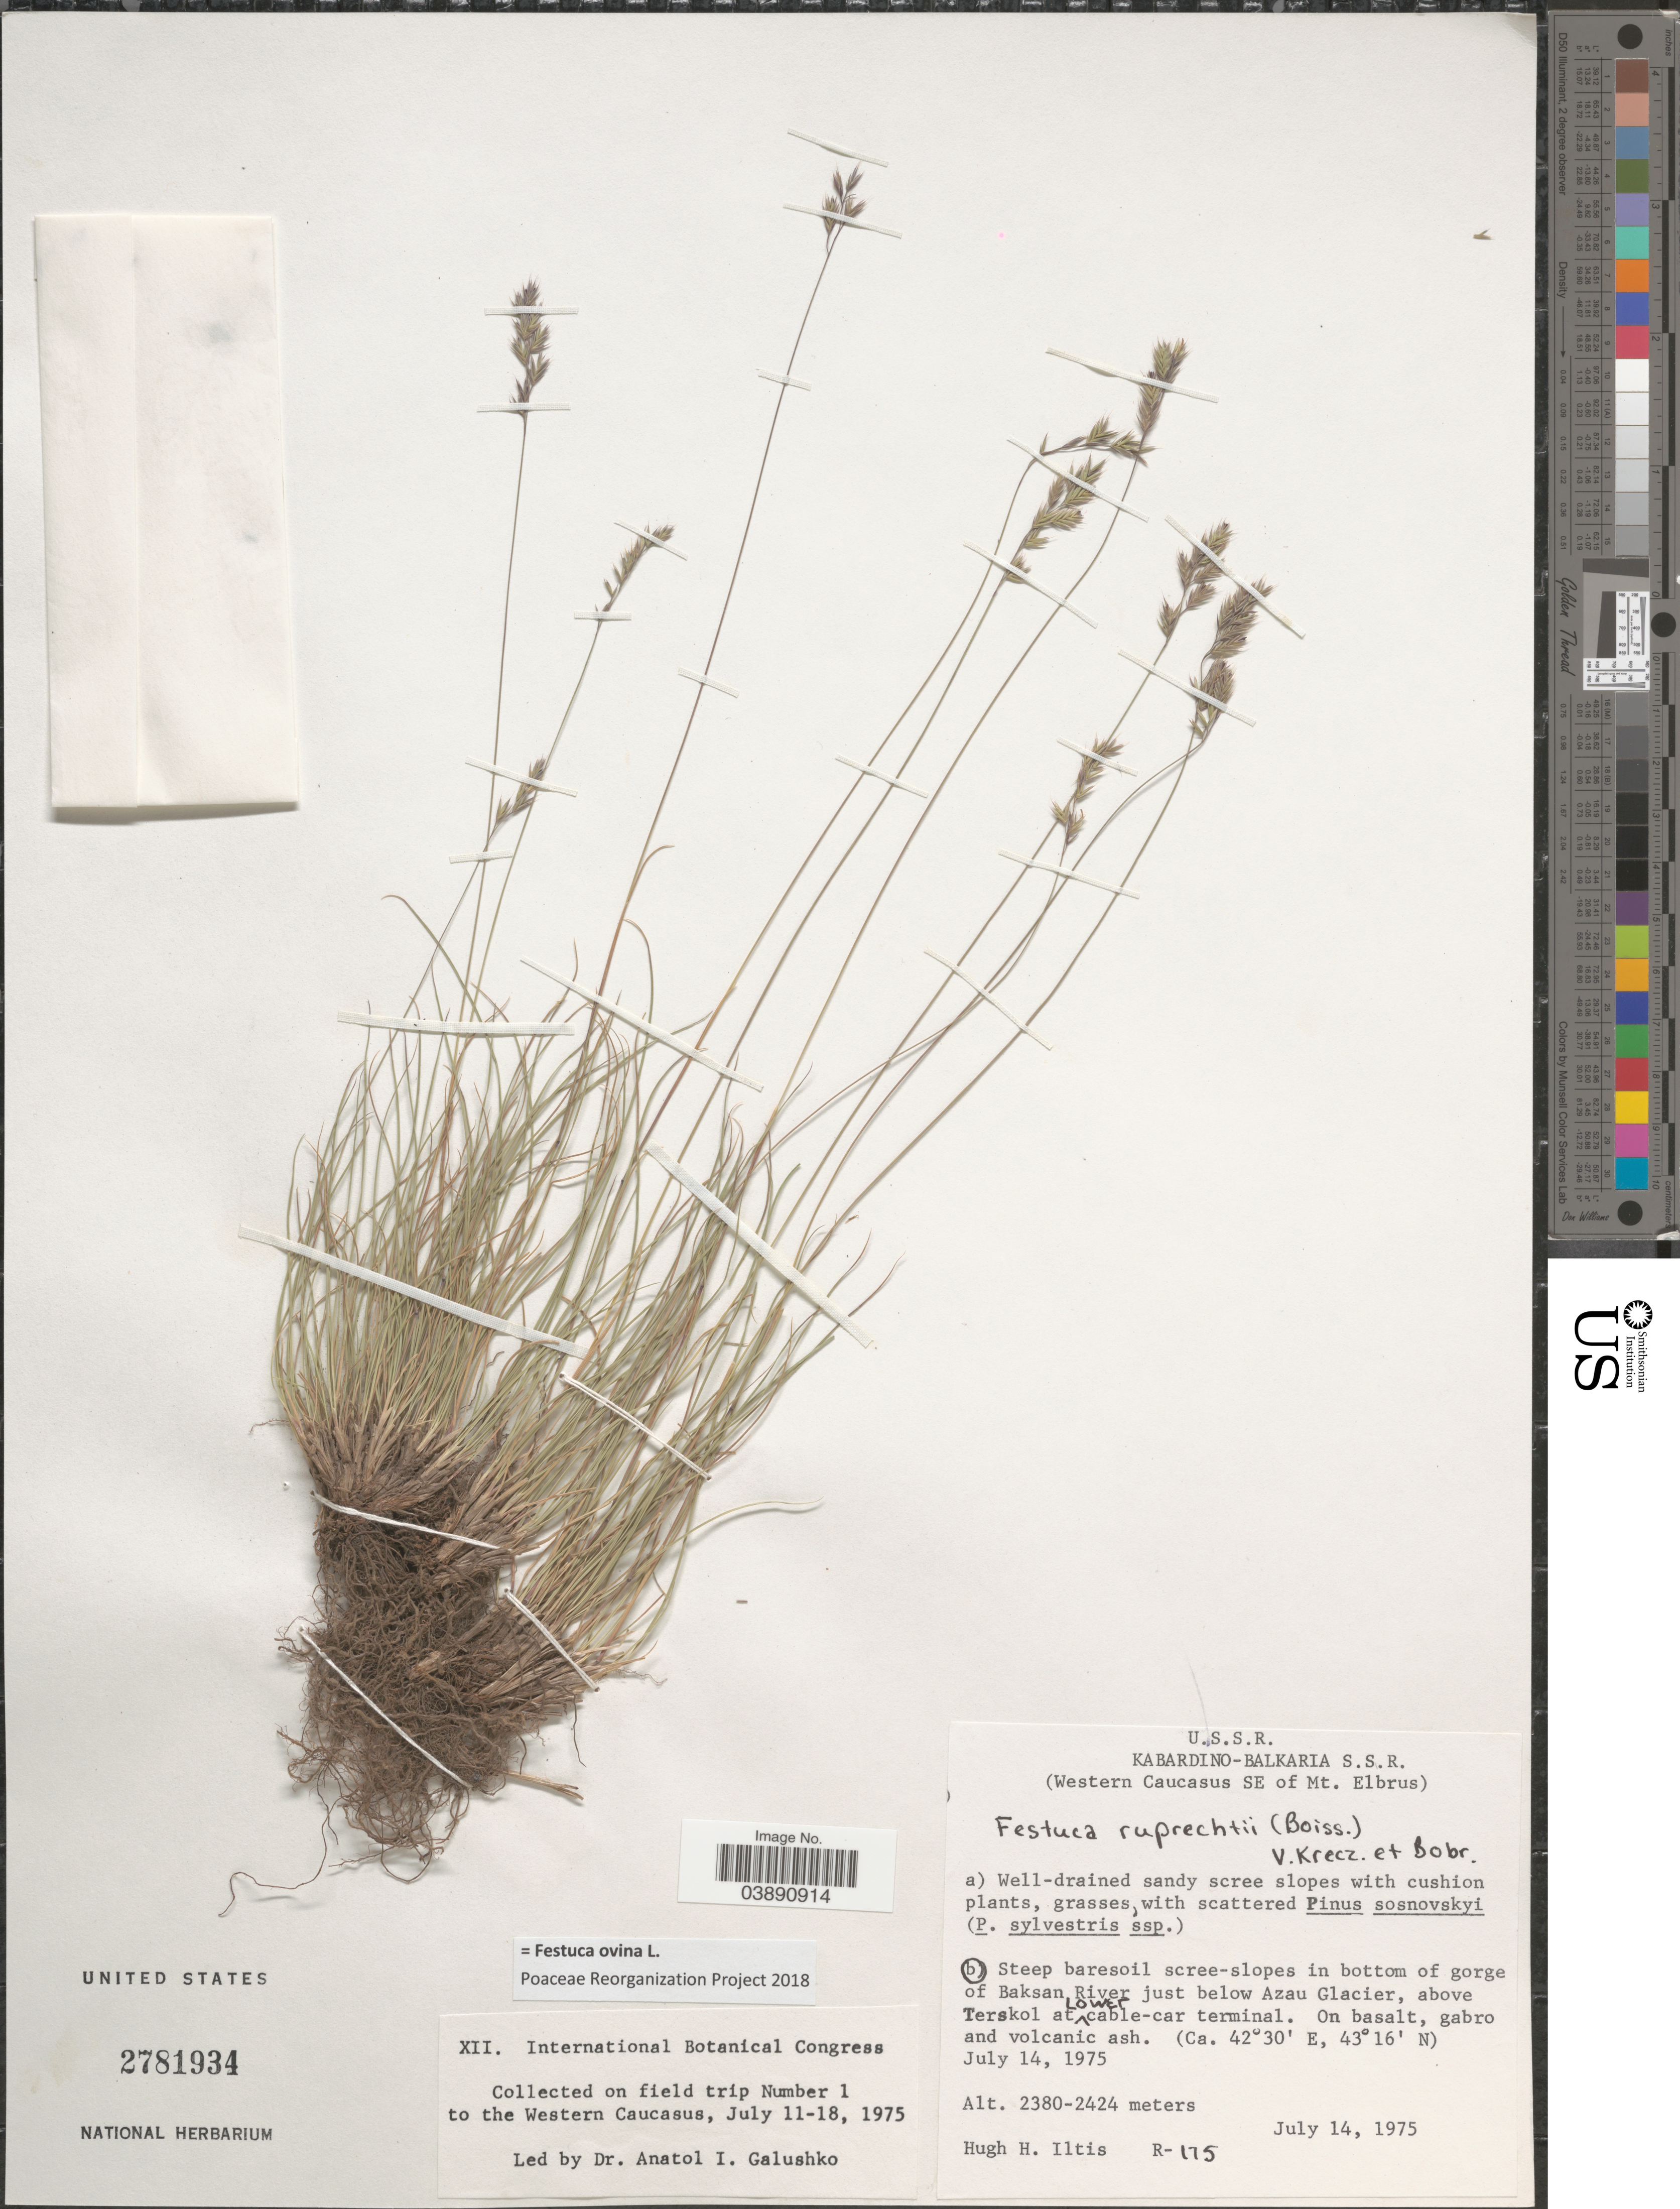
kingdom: Plantae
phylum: Tracheophyta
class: Liliopsida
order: Poales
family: Poaceae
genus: Festuca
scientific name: Festuca ovina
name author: L.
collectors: H. Iltis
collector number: R-175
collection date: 1975-07-14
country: Russian Federation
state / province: Kabardino-Balkar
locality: U.S.S.R. Kabardino-Balkaria S.S.R. (Western Caucasus SE of Mt. Elbrus). Steep baresoil scree-slopes in bottom of gorge of Baksan River just below Azau Glacier, above Terskol at lower cable-car terminal. On field trip Number 1 to the Western Caucasus.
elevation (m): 2380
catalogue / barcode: US 2781934